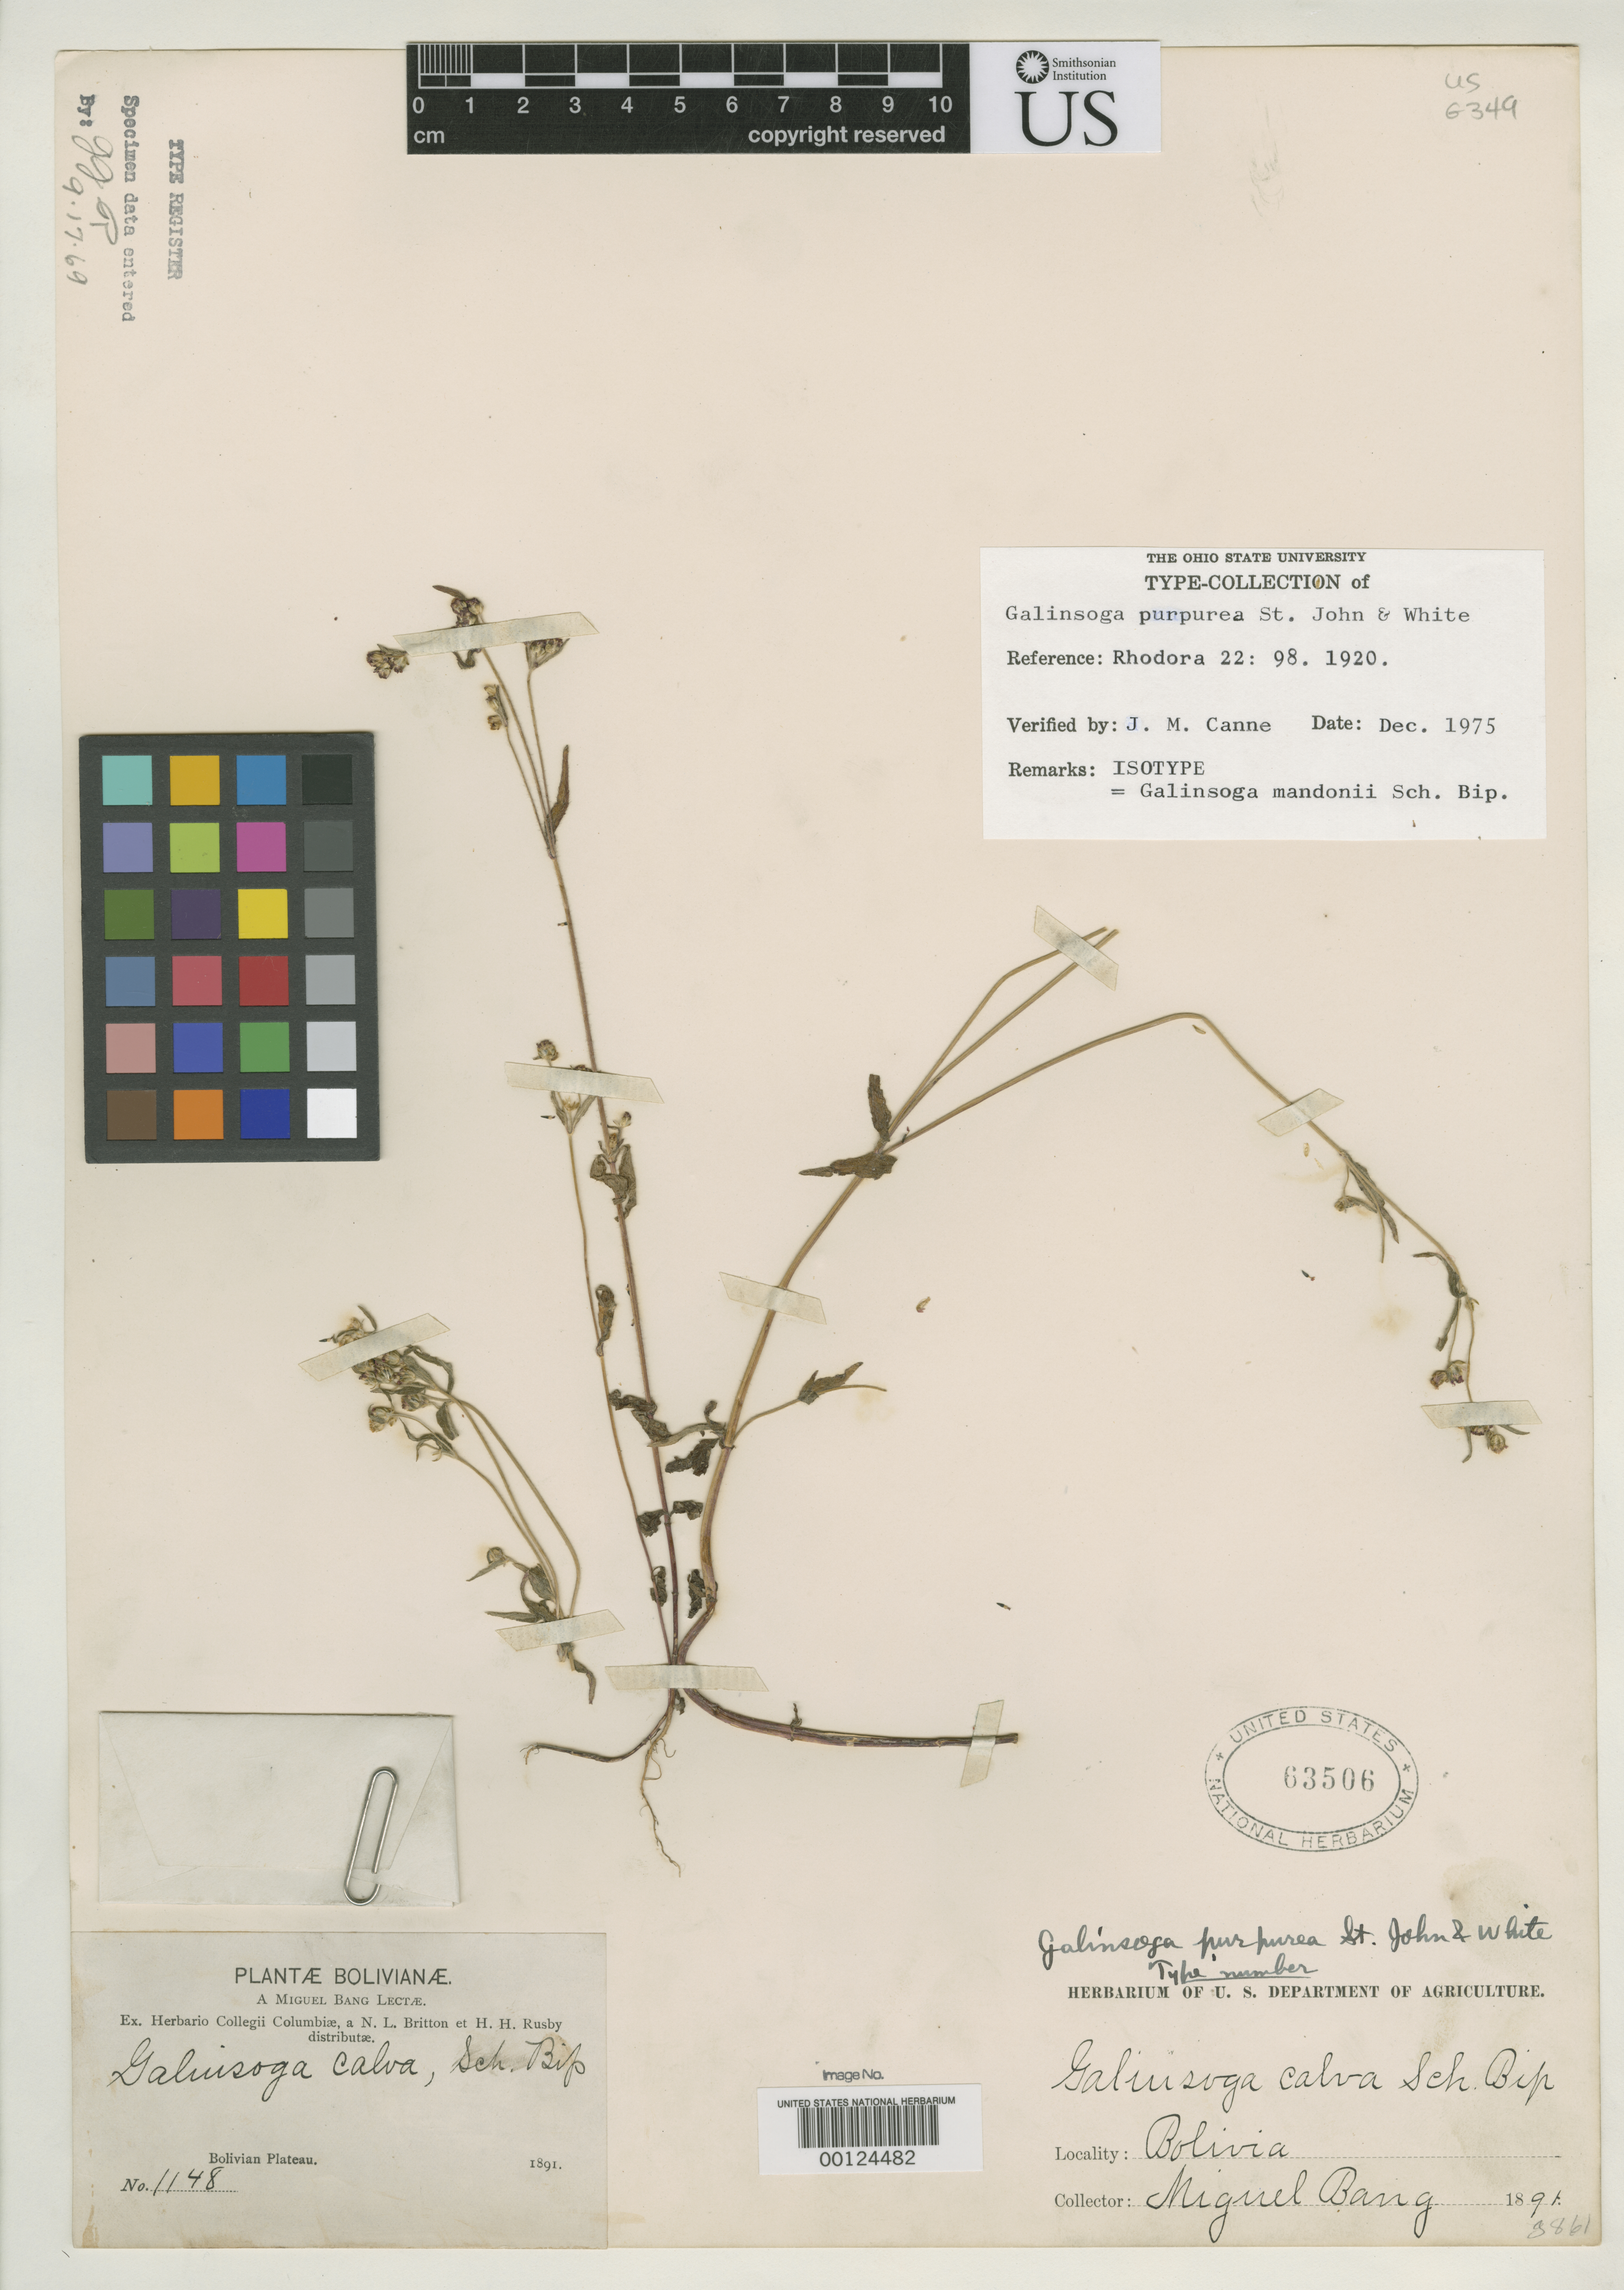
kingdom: Plantae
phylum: Tracheophyta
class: Magnoliopsida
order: Asterales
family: Asteraceae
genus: Galinsoga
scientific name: Galinsoga purpurea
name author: H. St. John & D. White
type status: Isotype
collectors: M. Bang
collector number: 1148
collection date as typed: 1891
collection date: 1891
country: Bolivia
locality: Bolivian Plateau.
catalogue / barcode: US 63506